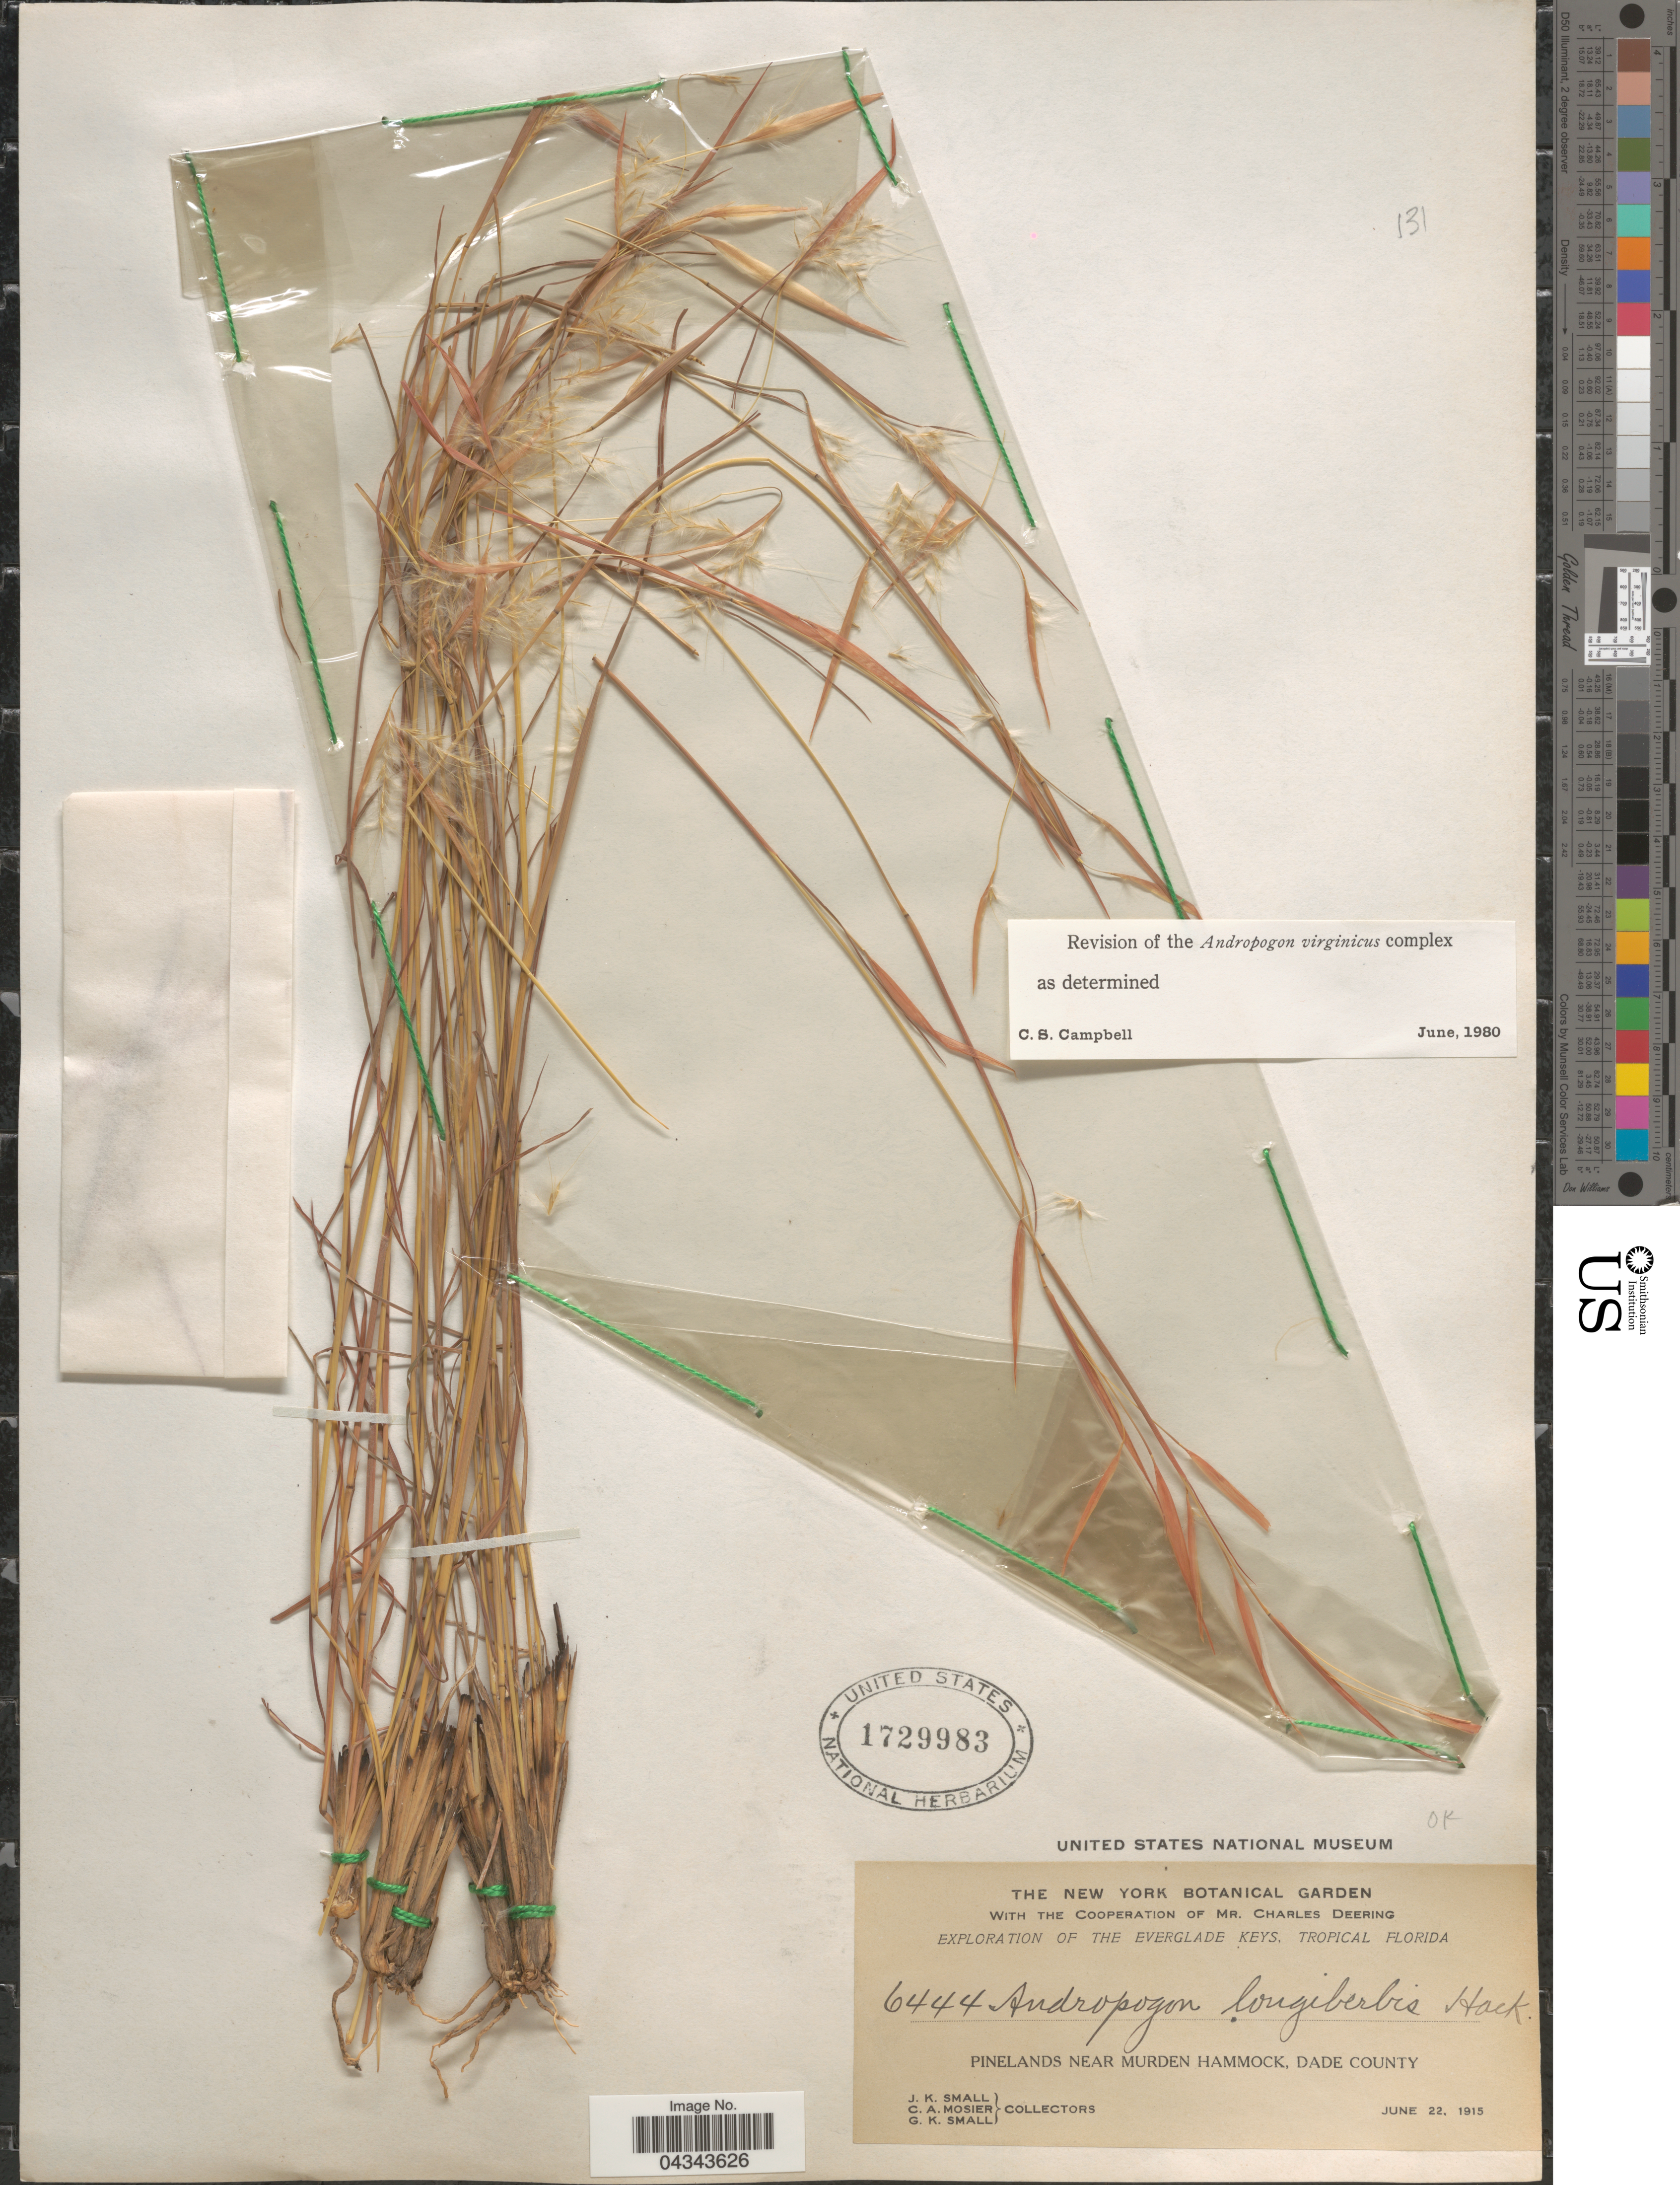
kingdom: Plantae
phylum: Tracheophyta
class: Liliopsida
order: Poales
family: Poaceae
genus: Andropogon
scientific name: Andropogon longiberbis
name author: Hack.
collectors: J. K. Small, C. A. Mosier & G. K. Small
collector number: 6444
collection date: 1915-06-22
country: United States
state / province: Florida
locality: Exploration of the Everglade Keys, Tropical Florida. Pinelands near Murden Hammock, Dade County.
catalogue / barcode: US 1729983